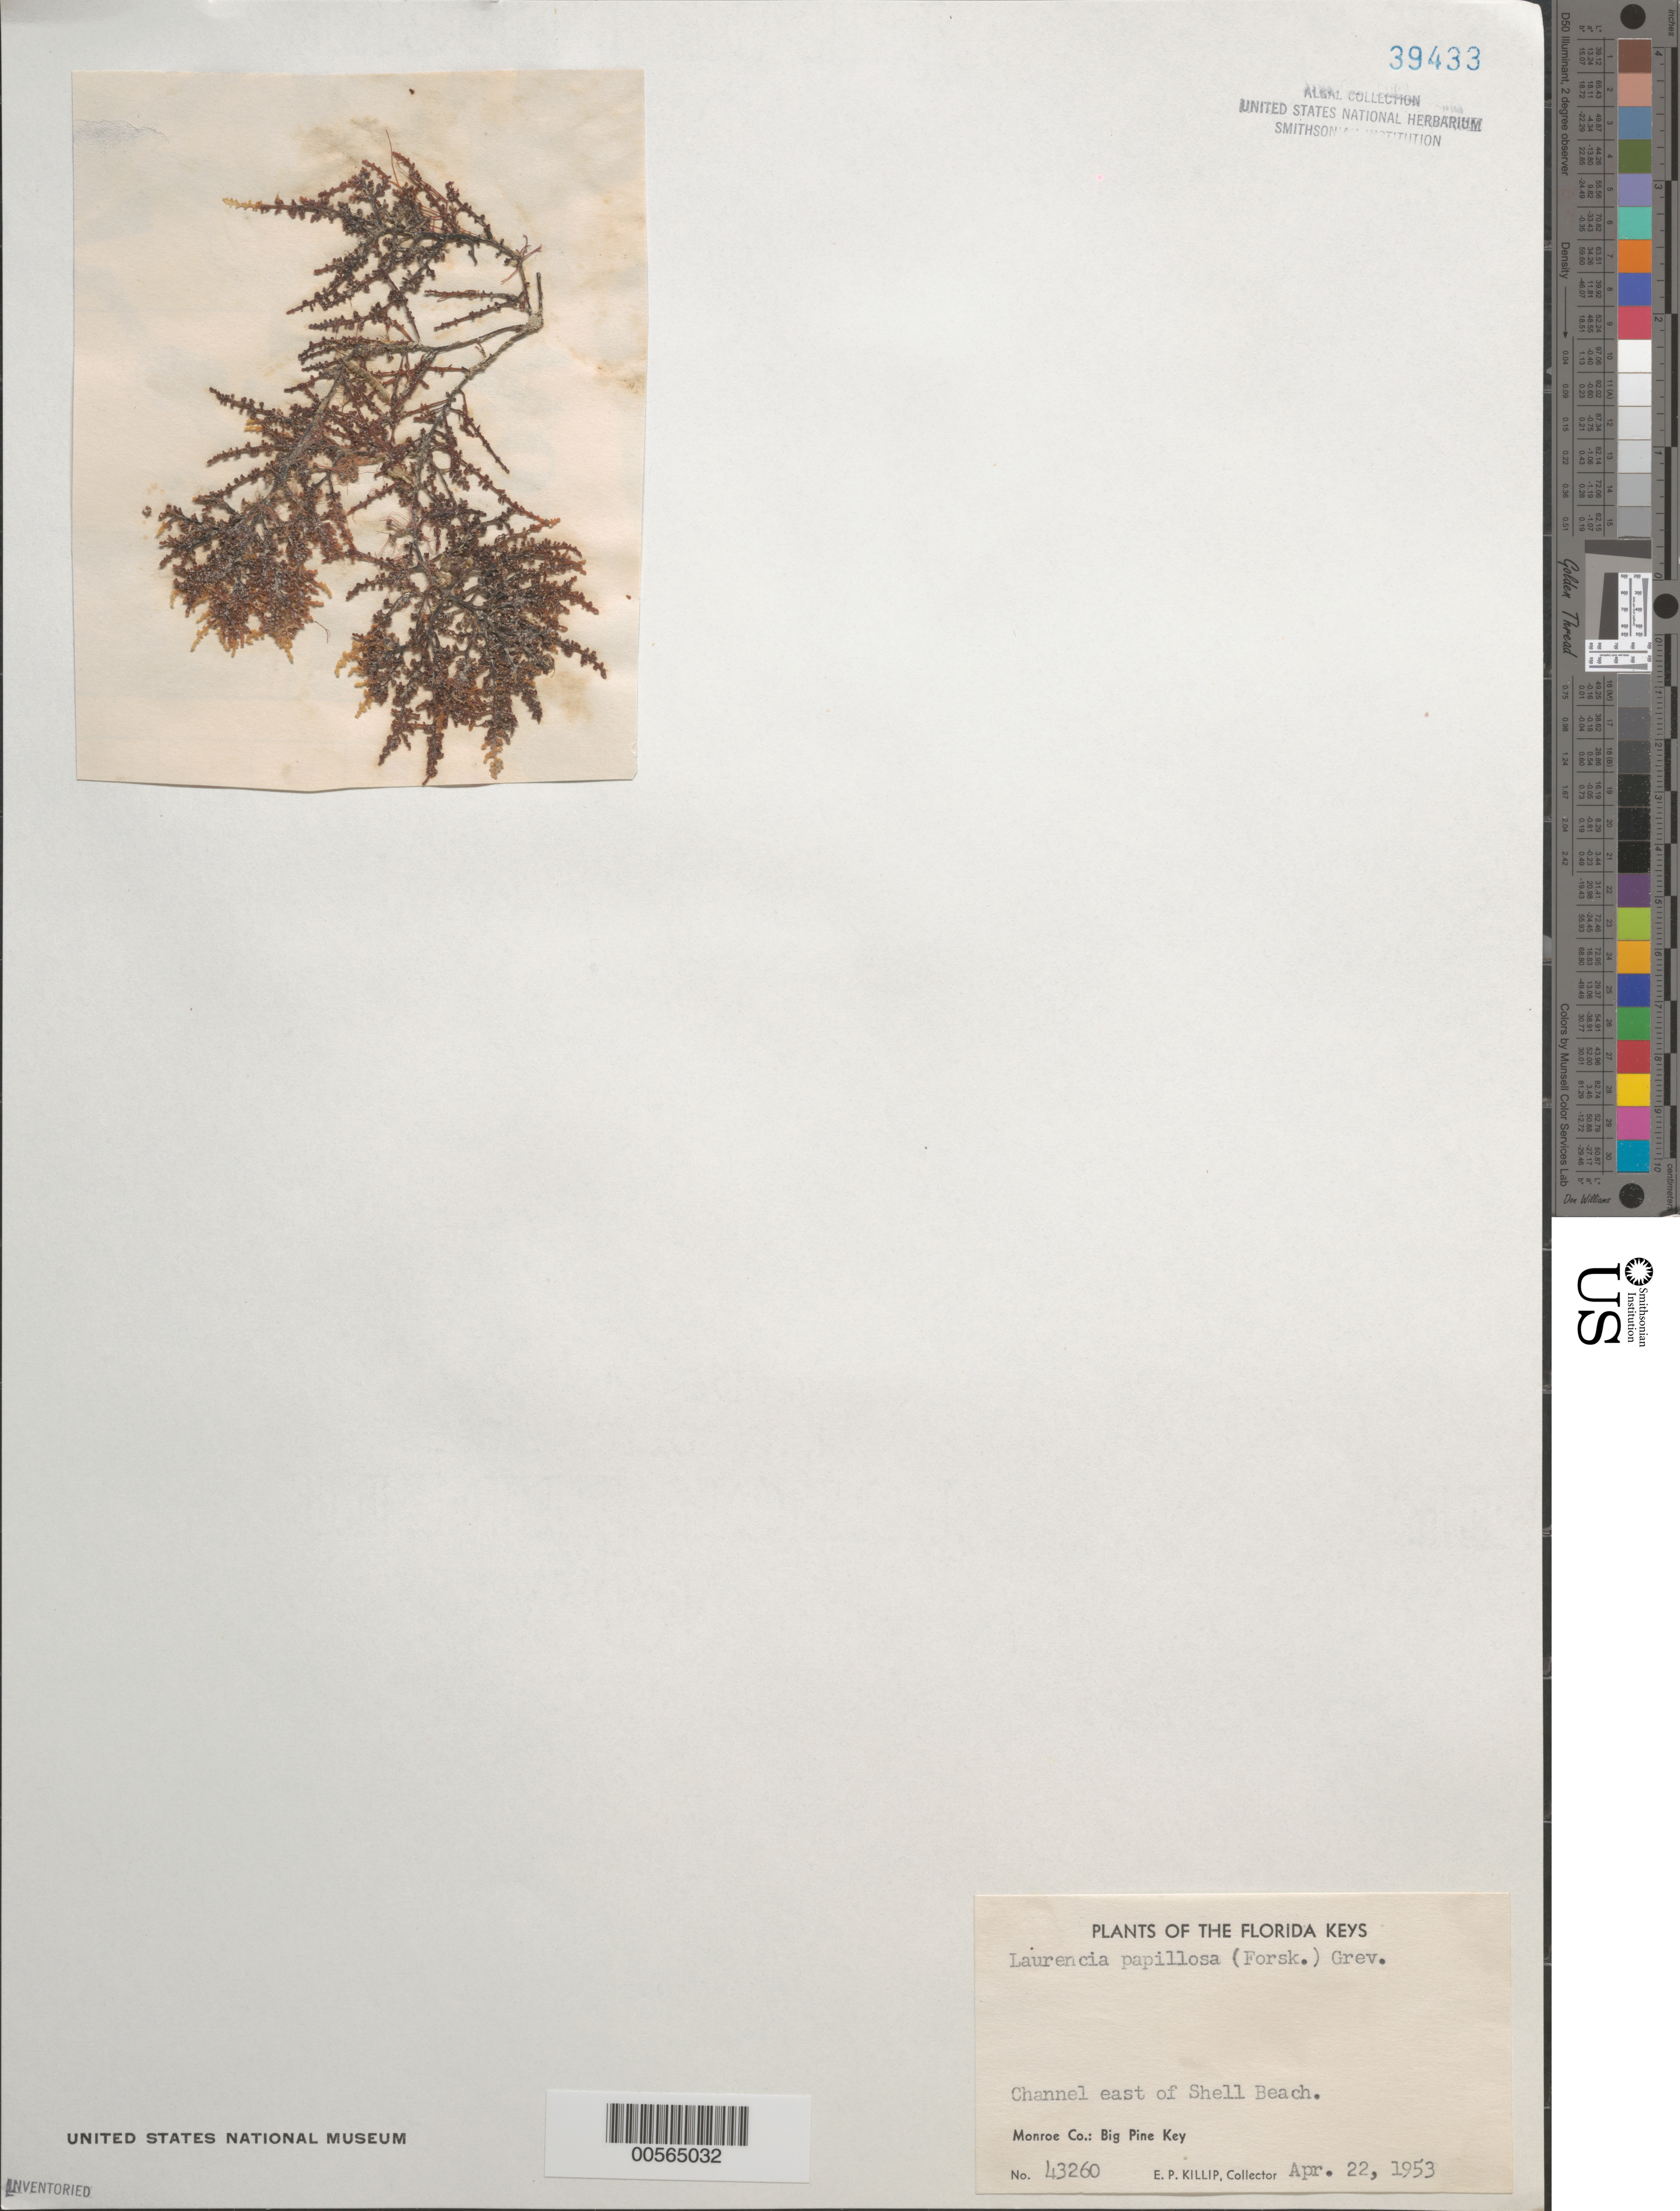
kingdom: Plantae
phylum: Rhodophyta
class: Florideophyceae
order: Ceramiales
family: Rhodomelaceae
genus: Palisada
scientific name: Palisada perforata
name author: (Bory) K.W. Nam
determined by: Algae name updating Project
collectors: E. P. Killip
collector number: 43260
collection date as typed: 22 Apr 1953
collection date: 1953-04-22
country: United States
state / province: Florida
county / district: Monroe County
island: Big Pine Key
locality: Channel east of Shell Beach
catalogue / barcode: US 39433